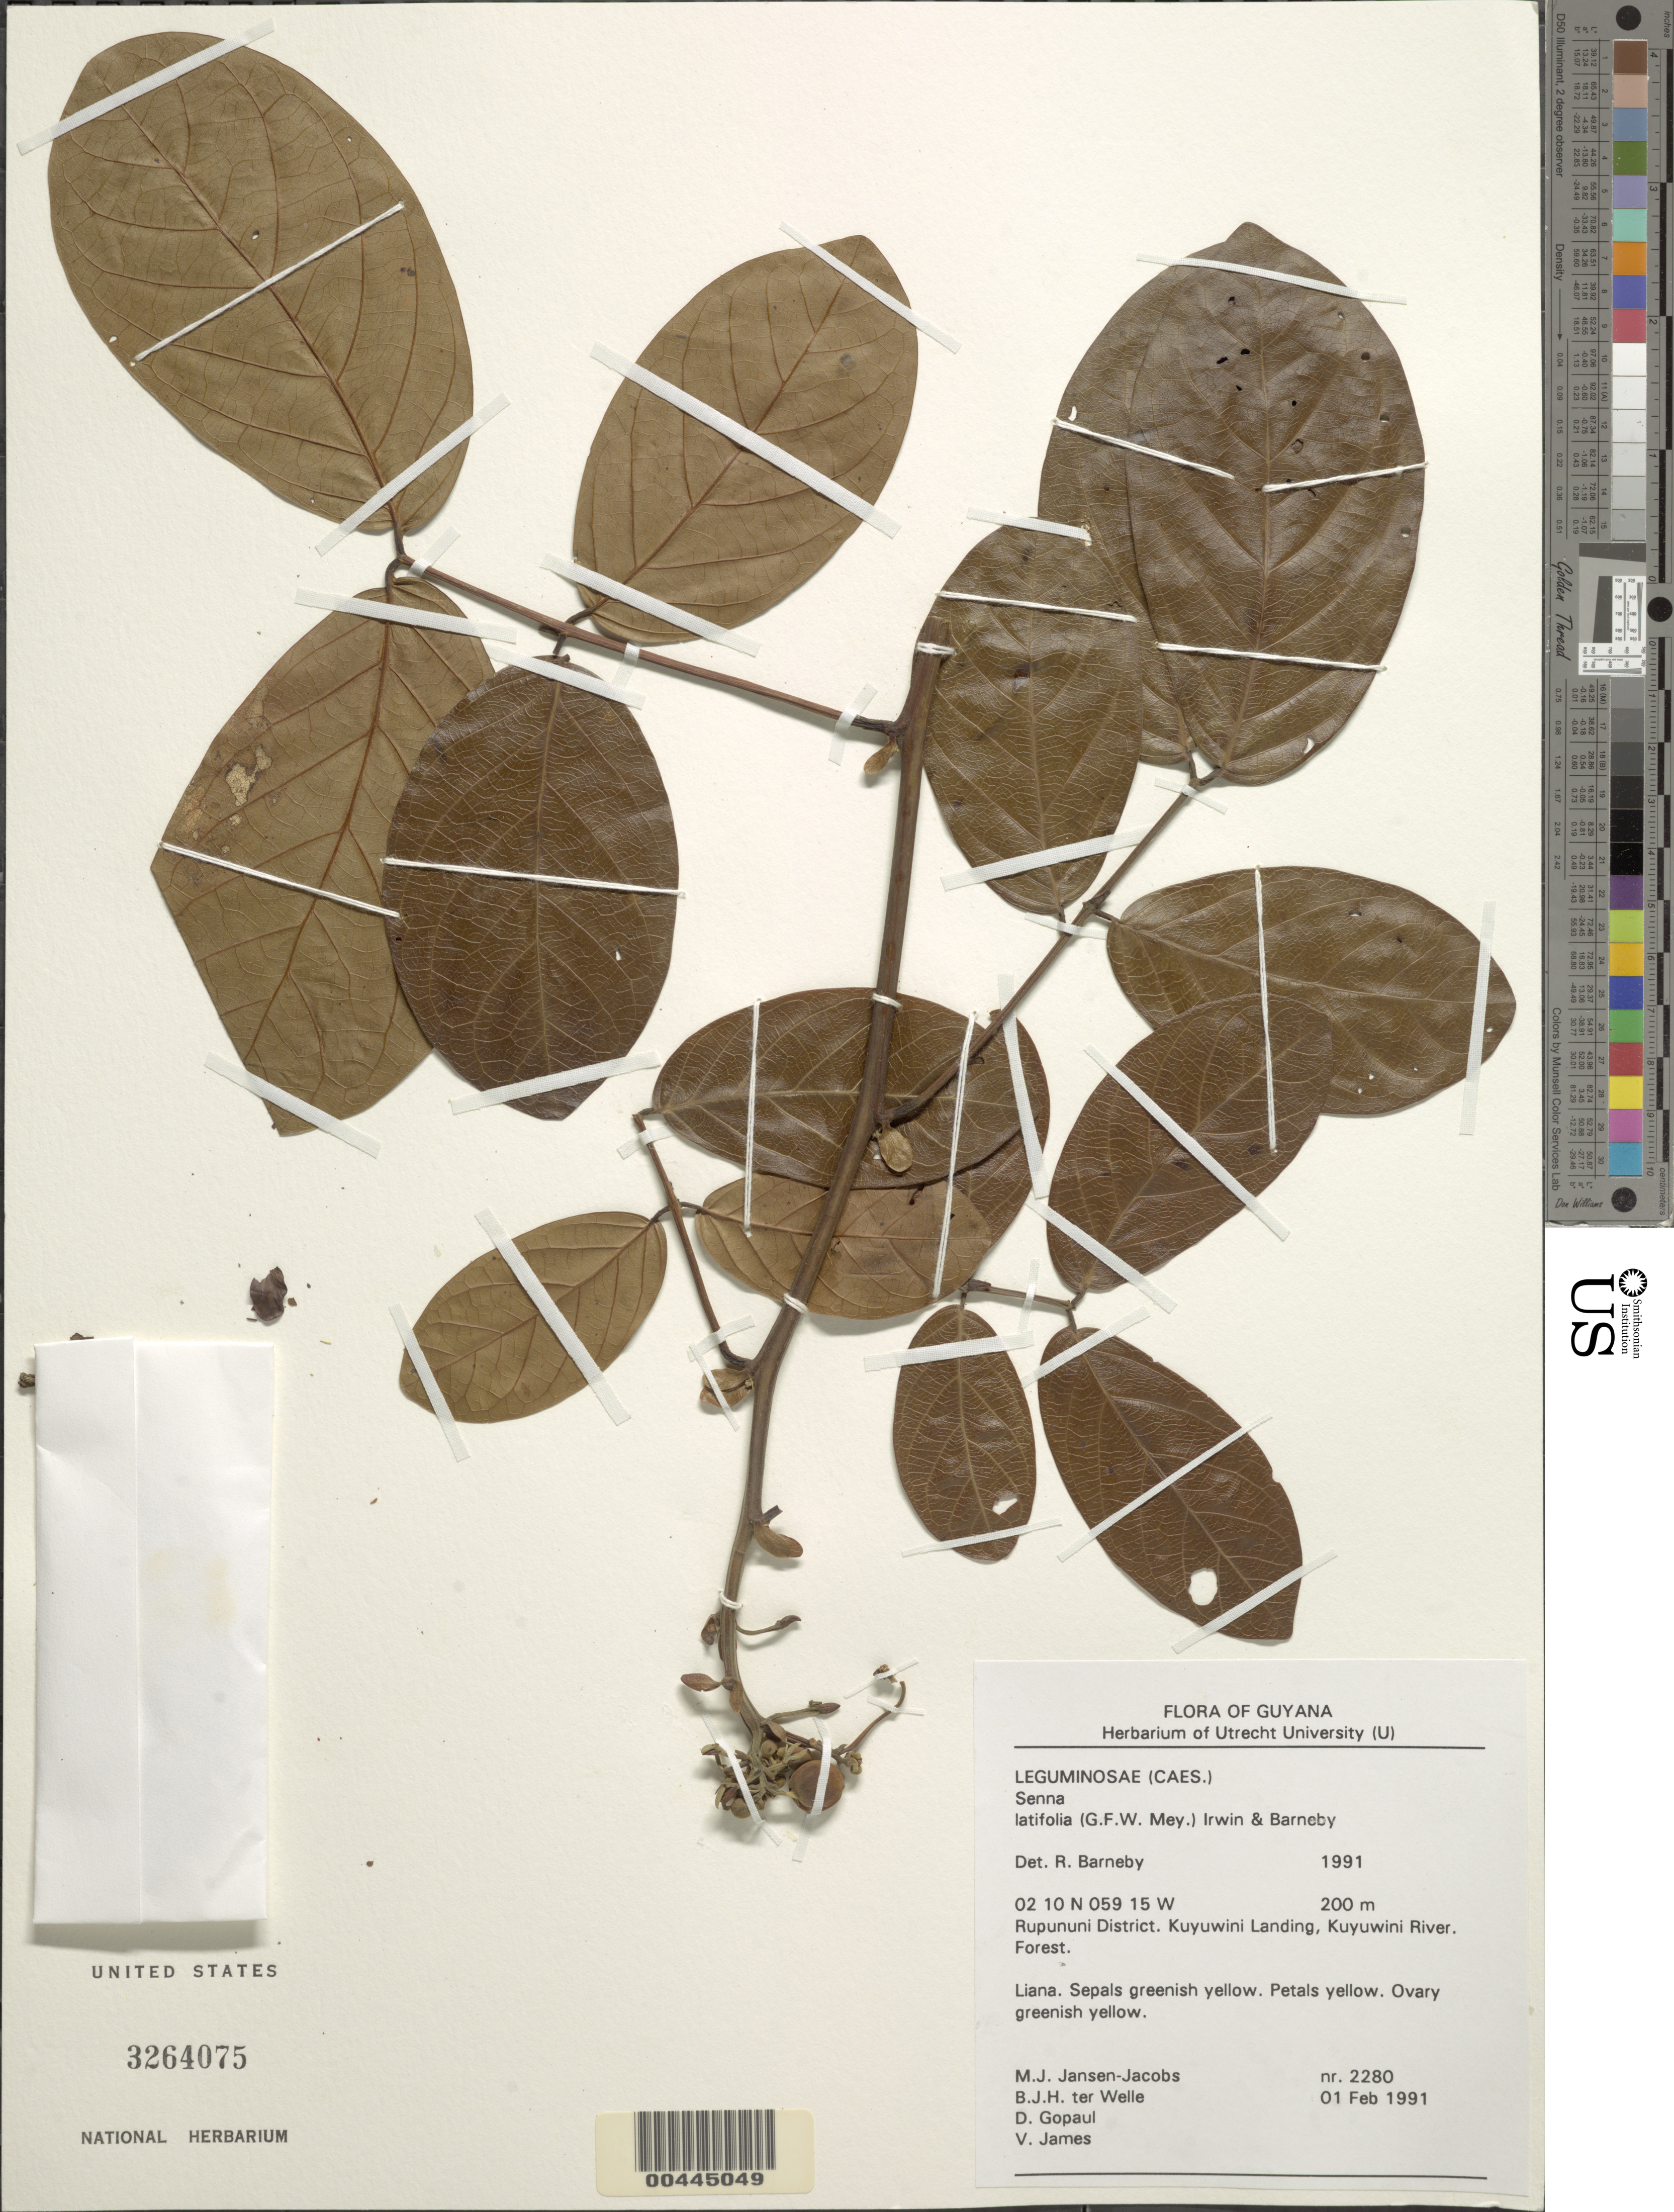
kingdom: Plantae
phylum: Tracheophyta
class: Magnoliopsida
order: Fabales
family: Fabaceae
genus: Senna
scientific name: Senna latifolia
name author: (G. Mey.) H.S. Irwin & Barneby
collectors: M. J. Jansen-Jacobs, B. Welle, D. Gopaul & V. James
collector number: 2280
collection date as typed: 01 Feb 1991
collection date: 1991-02-01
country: Guyana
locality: Rupununi dist., kuyuwini landing, kuyuwini river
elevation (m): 200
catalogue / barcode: US 3264075